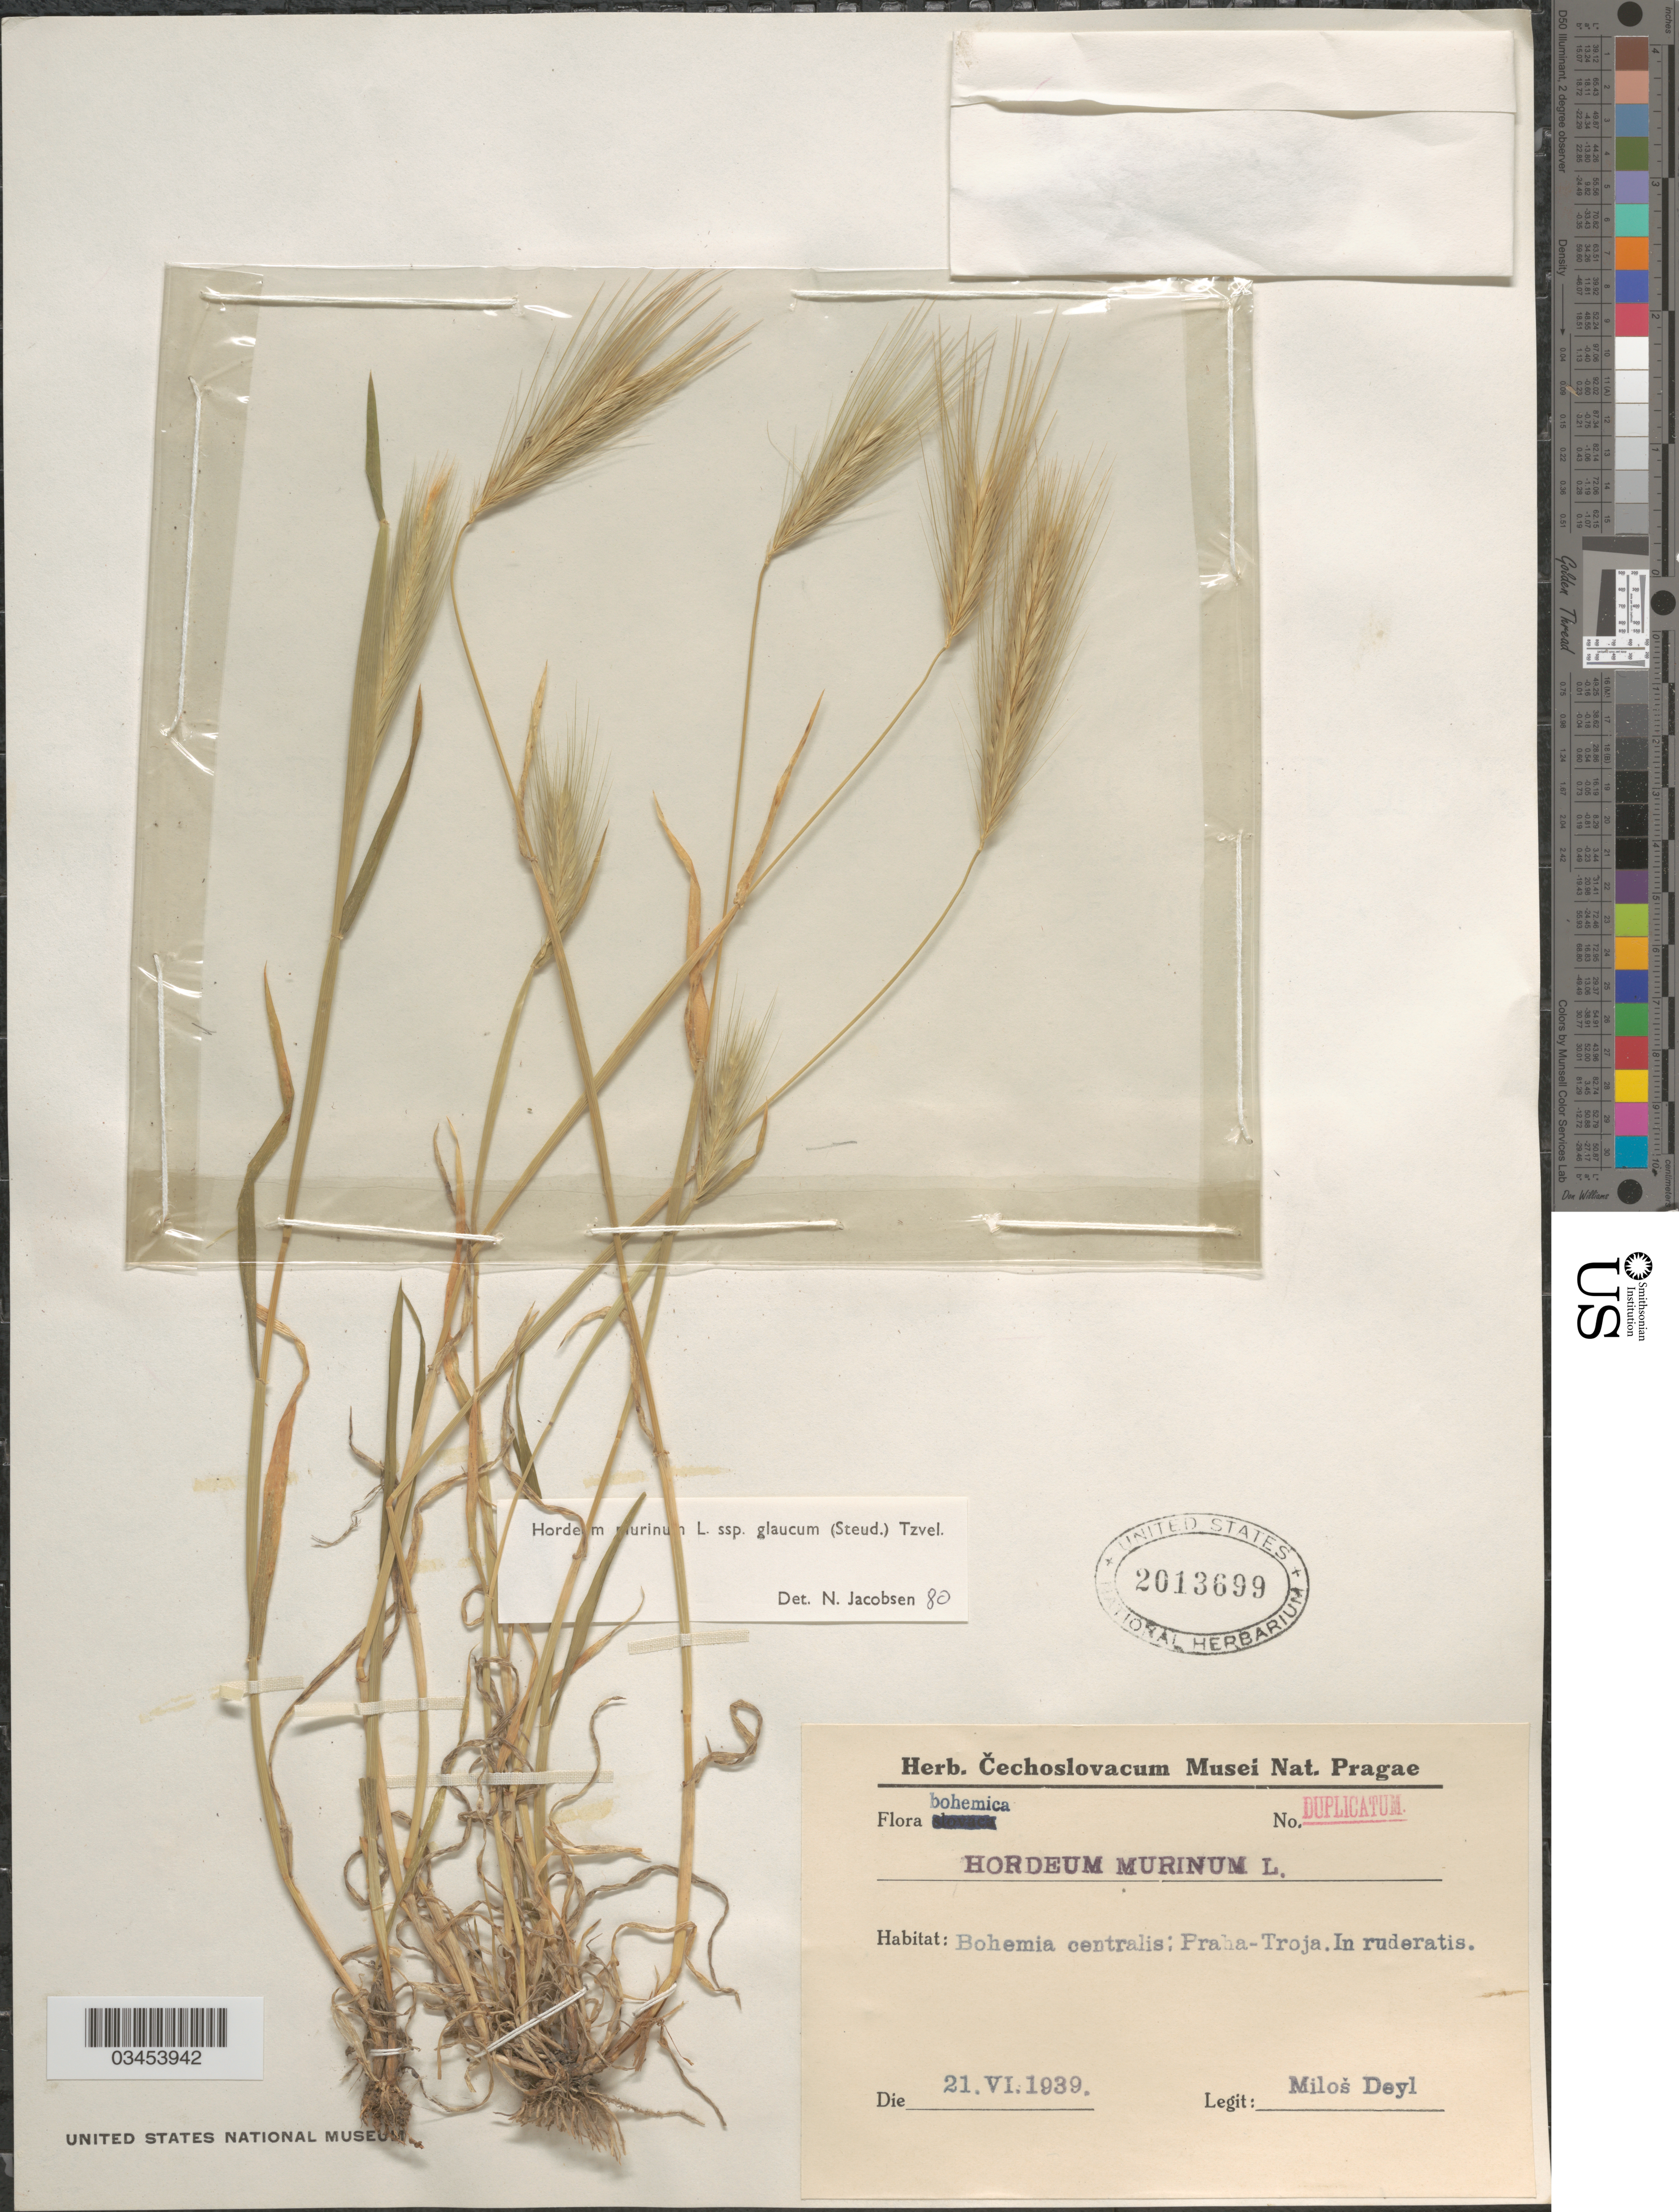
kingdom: Plantae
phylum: Tracheophyta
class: Liliopsida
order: Poales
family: Poaceae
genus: Hordeum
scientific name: Hordeum murinum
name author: L.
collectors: M. Deyl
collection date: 1939-06-21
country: Czechia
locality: Bohemica. Bohemia centralis: Praha-Troja. In ruderatis.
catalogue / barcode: US 2013699